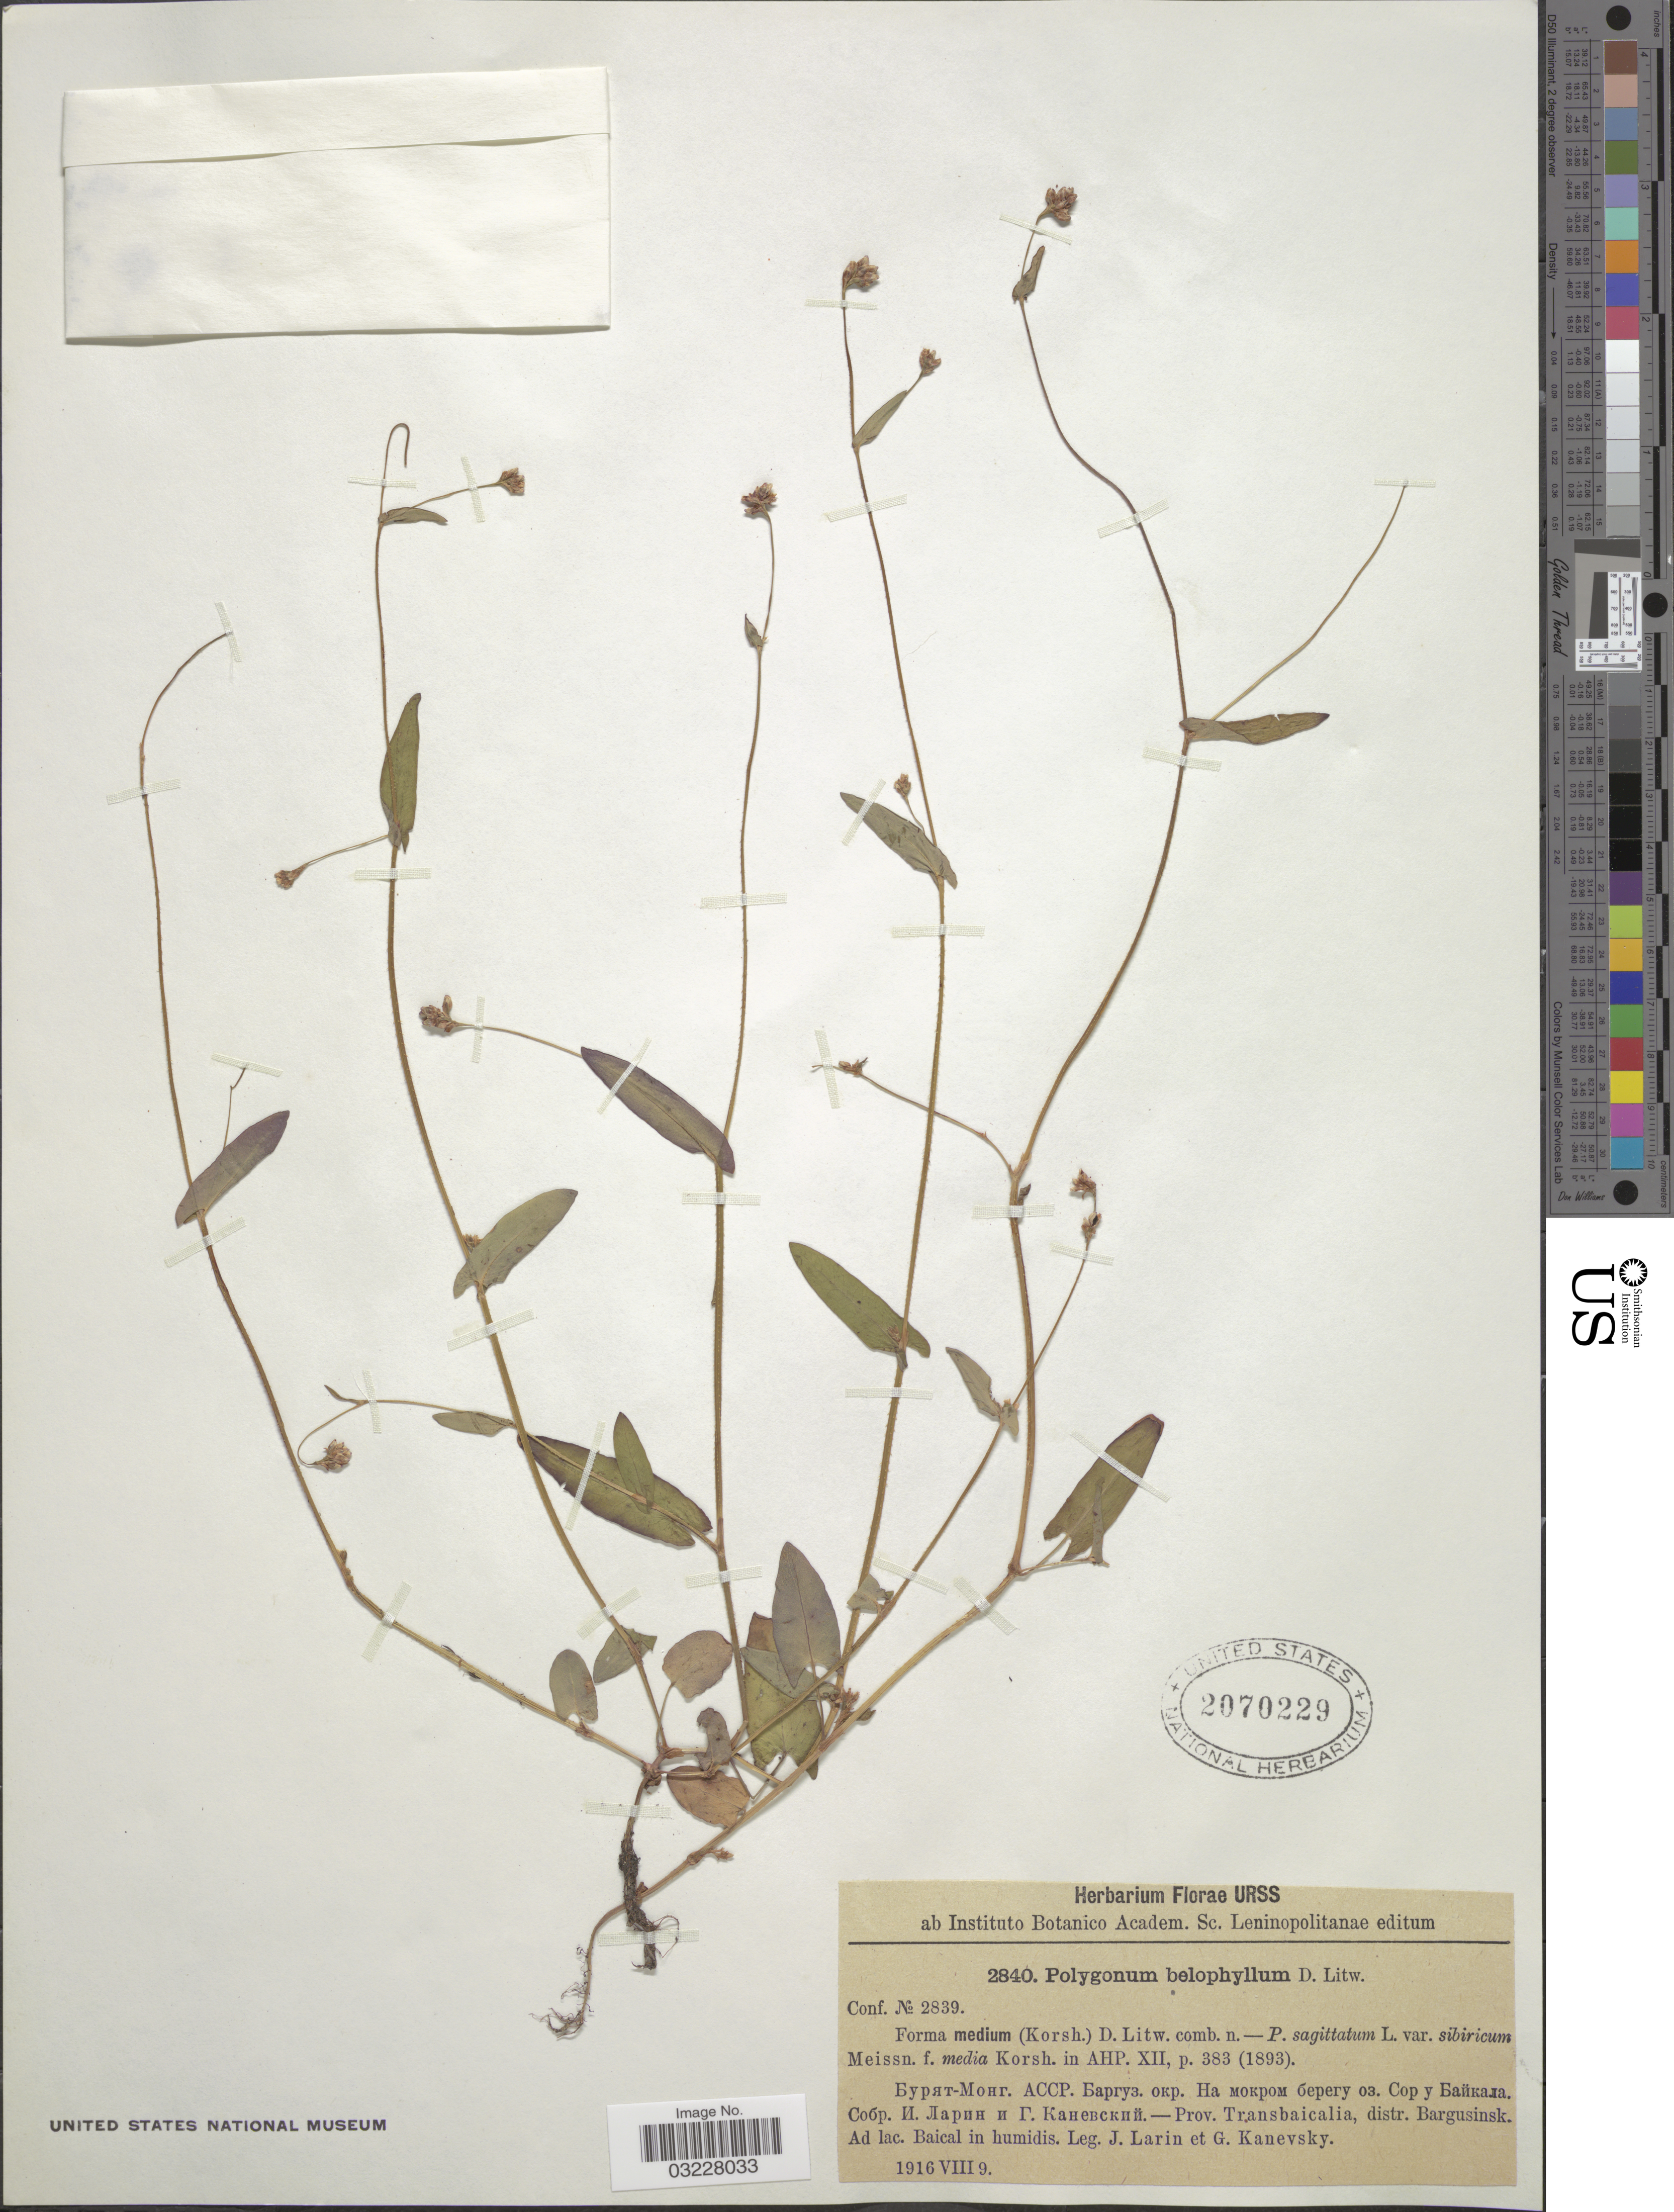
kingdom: Plantae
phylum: Tracheophyta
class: Magnoliopsida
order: Caryophyllales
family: Polygonaceae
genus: Persicaria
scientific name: Persicaria sp.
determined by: Atha, D. E.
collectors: J. Larin & G. Kanevsky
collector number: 2840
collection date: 1916-08-09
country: Russian Federation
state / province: Buryatia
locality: Prov. Transbaicalia, distr. Bargusinsk.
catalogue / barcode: US 2070229